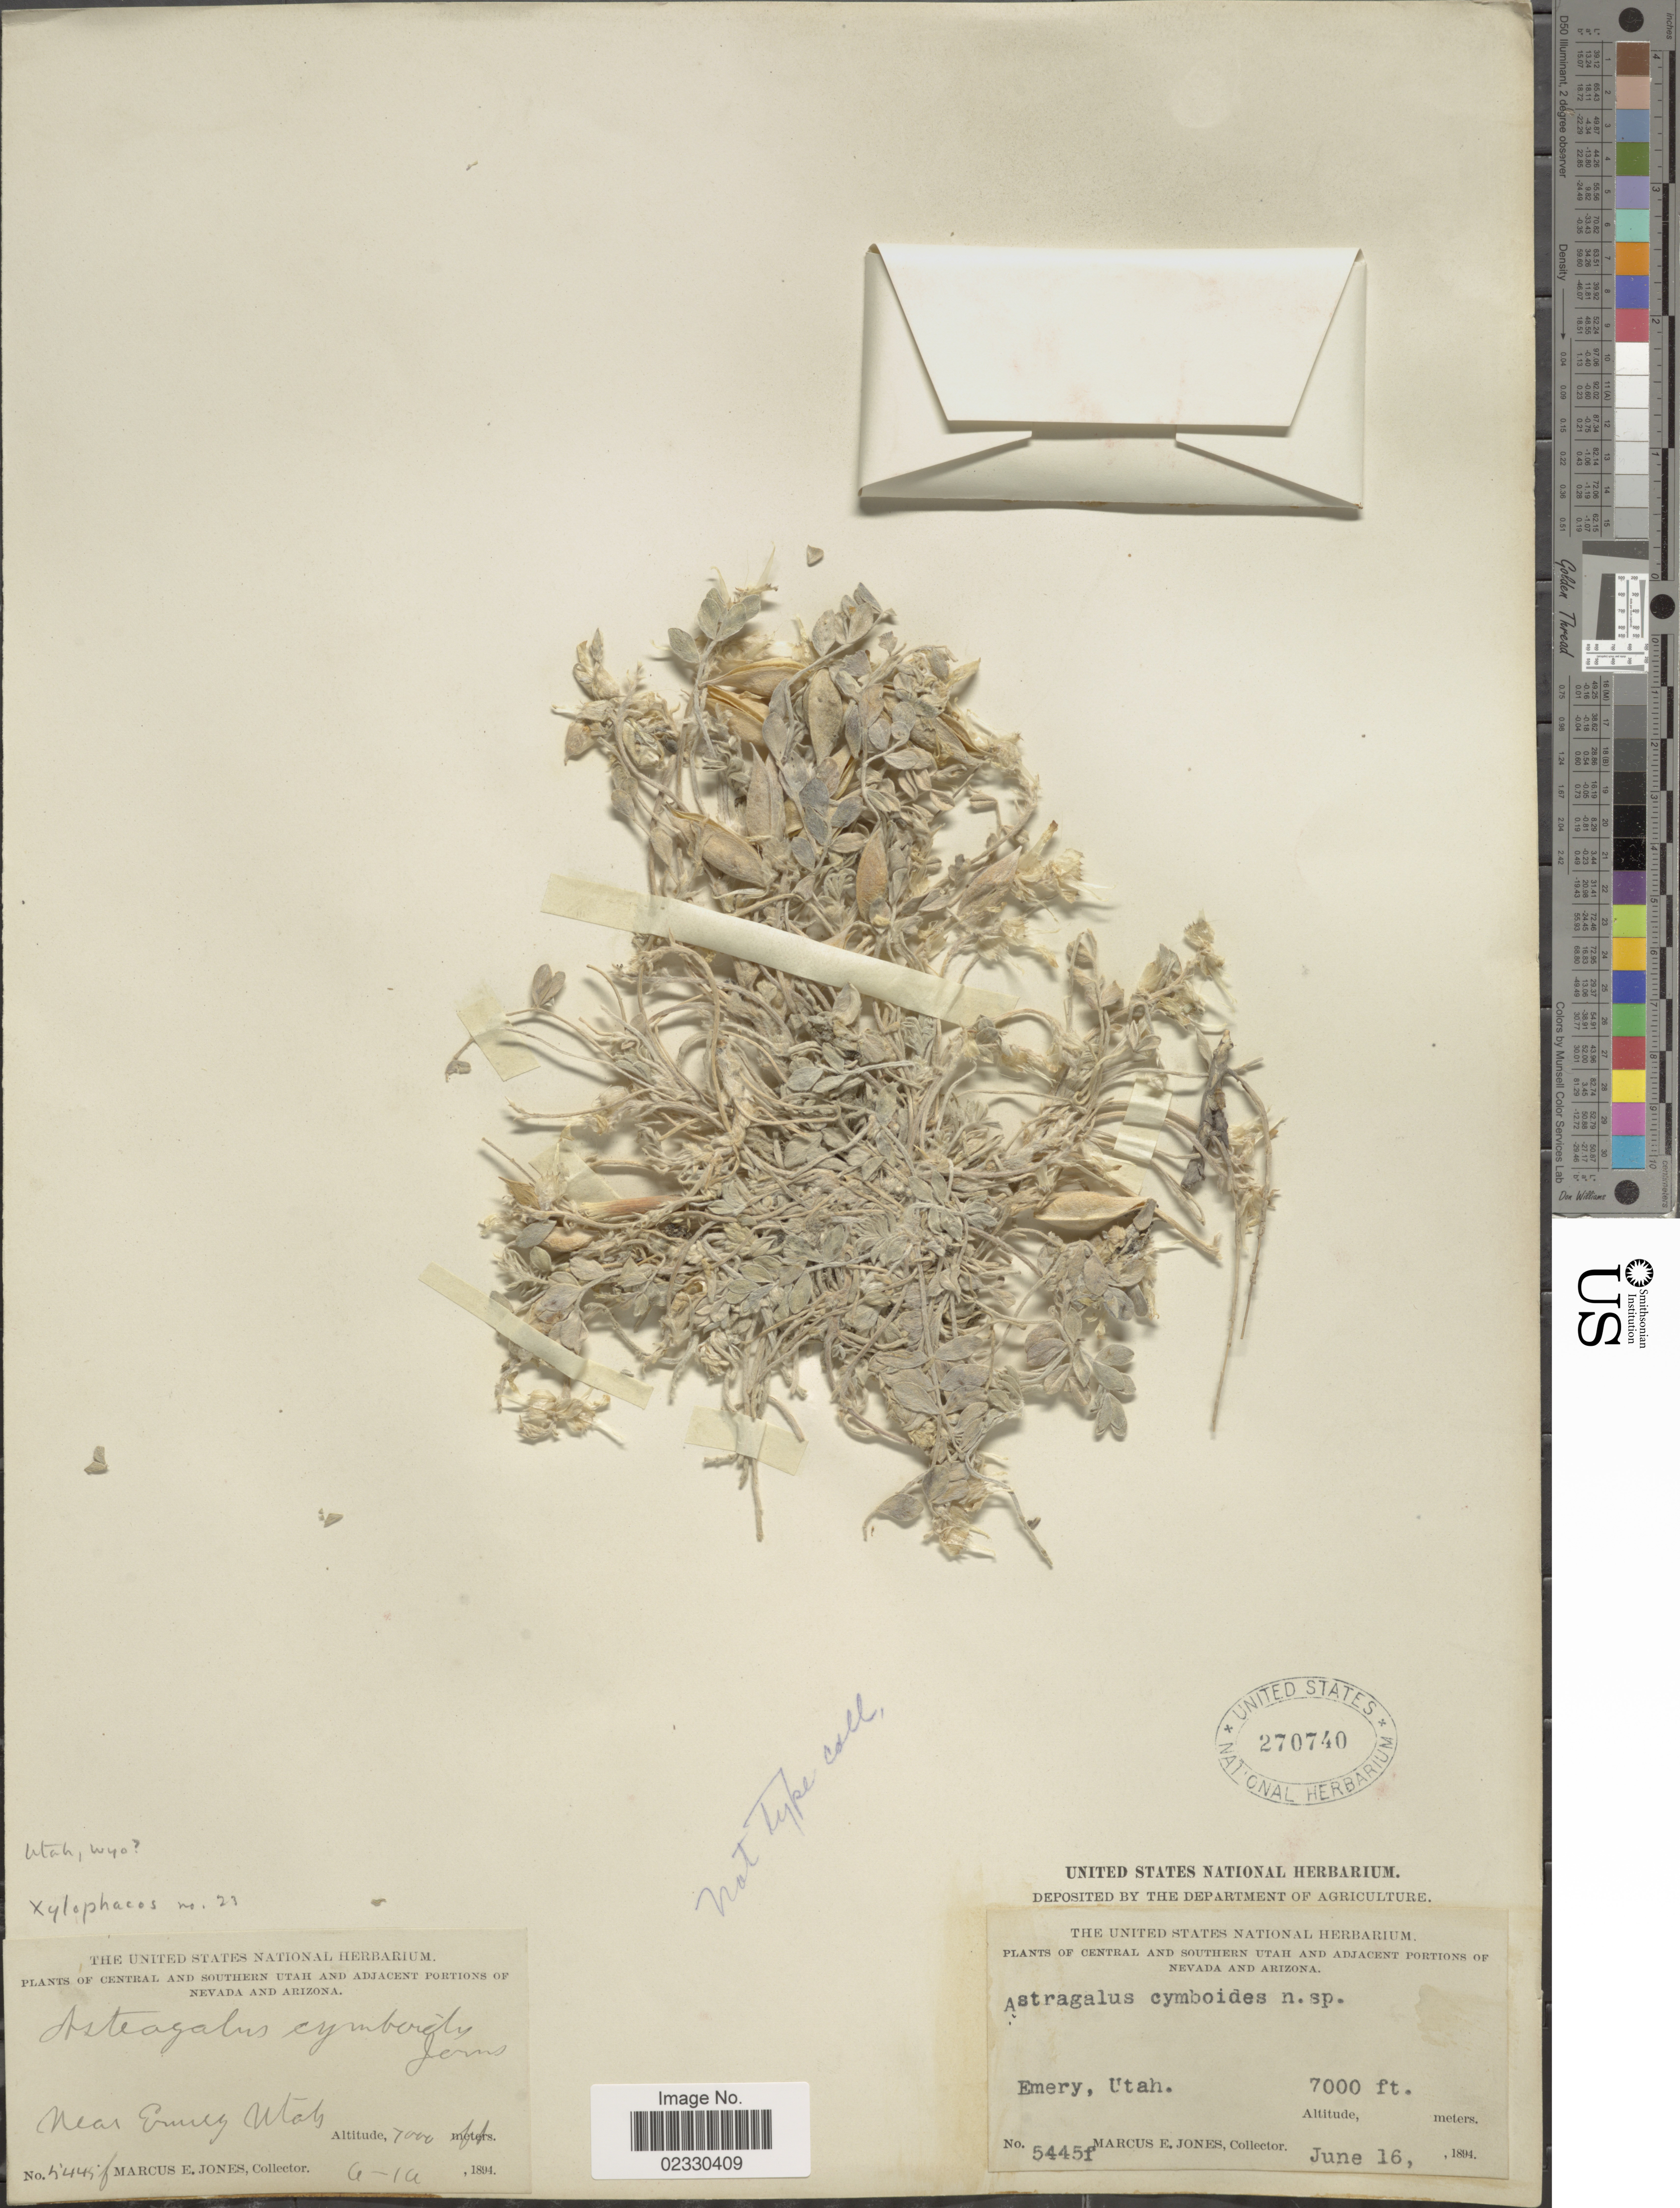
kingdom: Plantae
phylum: Tracheophyta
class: Magnoliopsida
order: Fabales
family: Fabaceae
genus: Astragalus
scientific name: Astragalus cymboides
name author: M.E. Jones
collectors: M. E. Jones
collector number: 5445f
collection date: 1894-06-16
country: United States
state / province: Utah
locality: Central and Southern Utah, near Emery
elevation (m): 2134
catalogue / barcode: US 270740